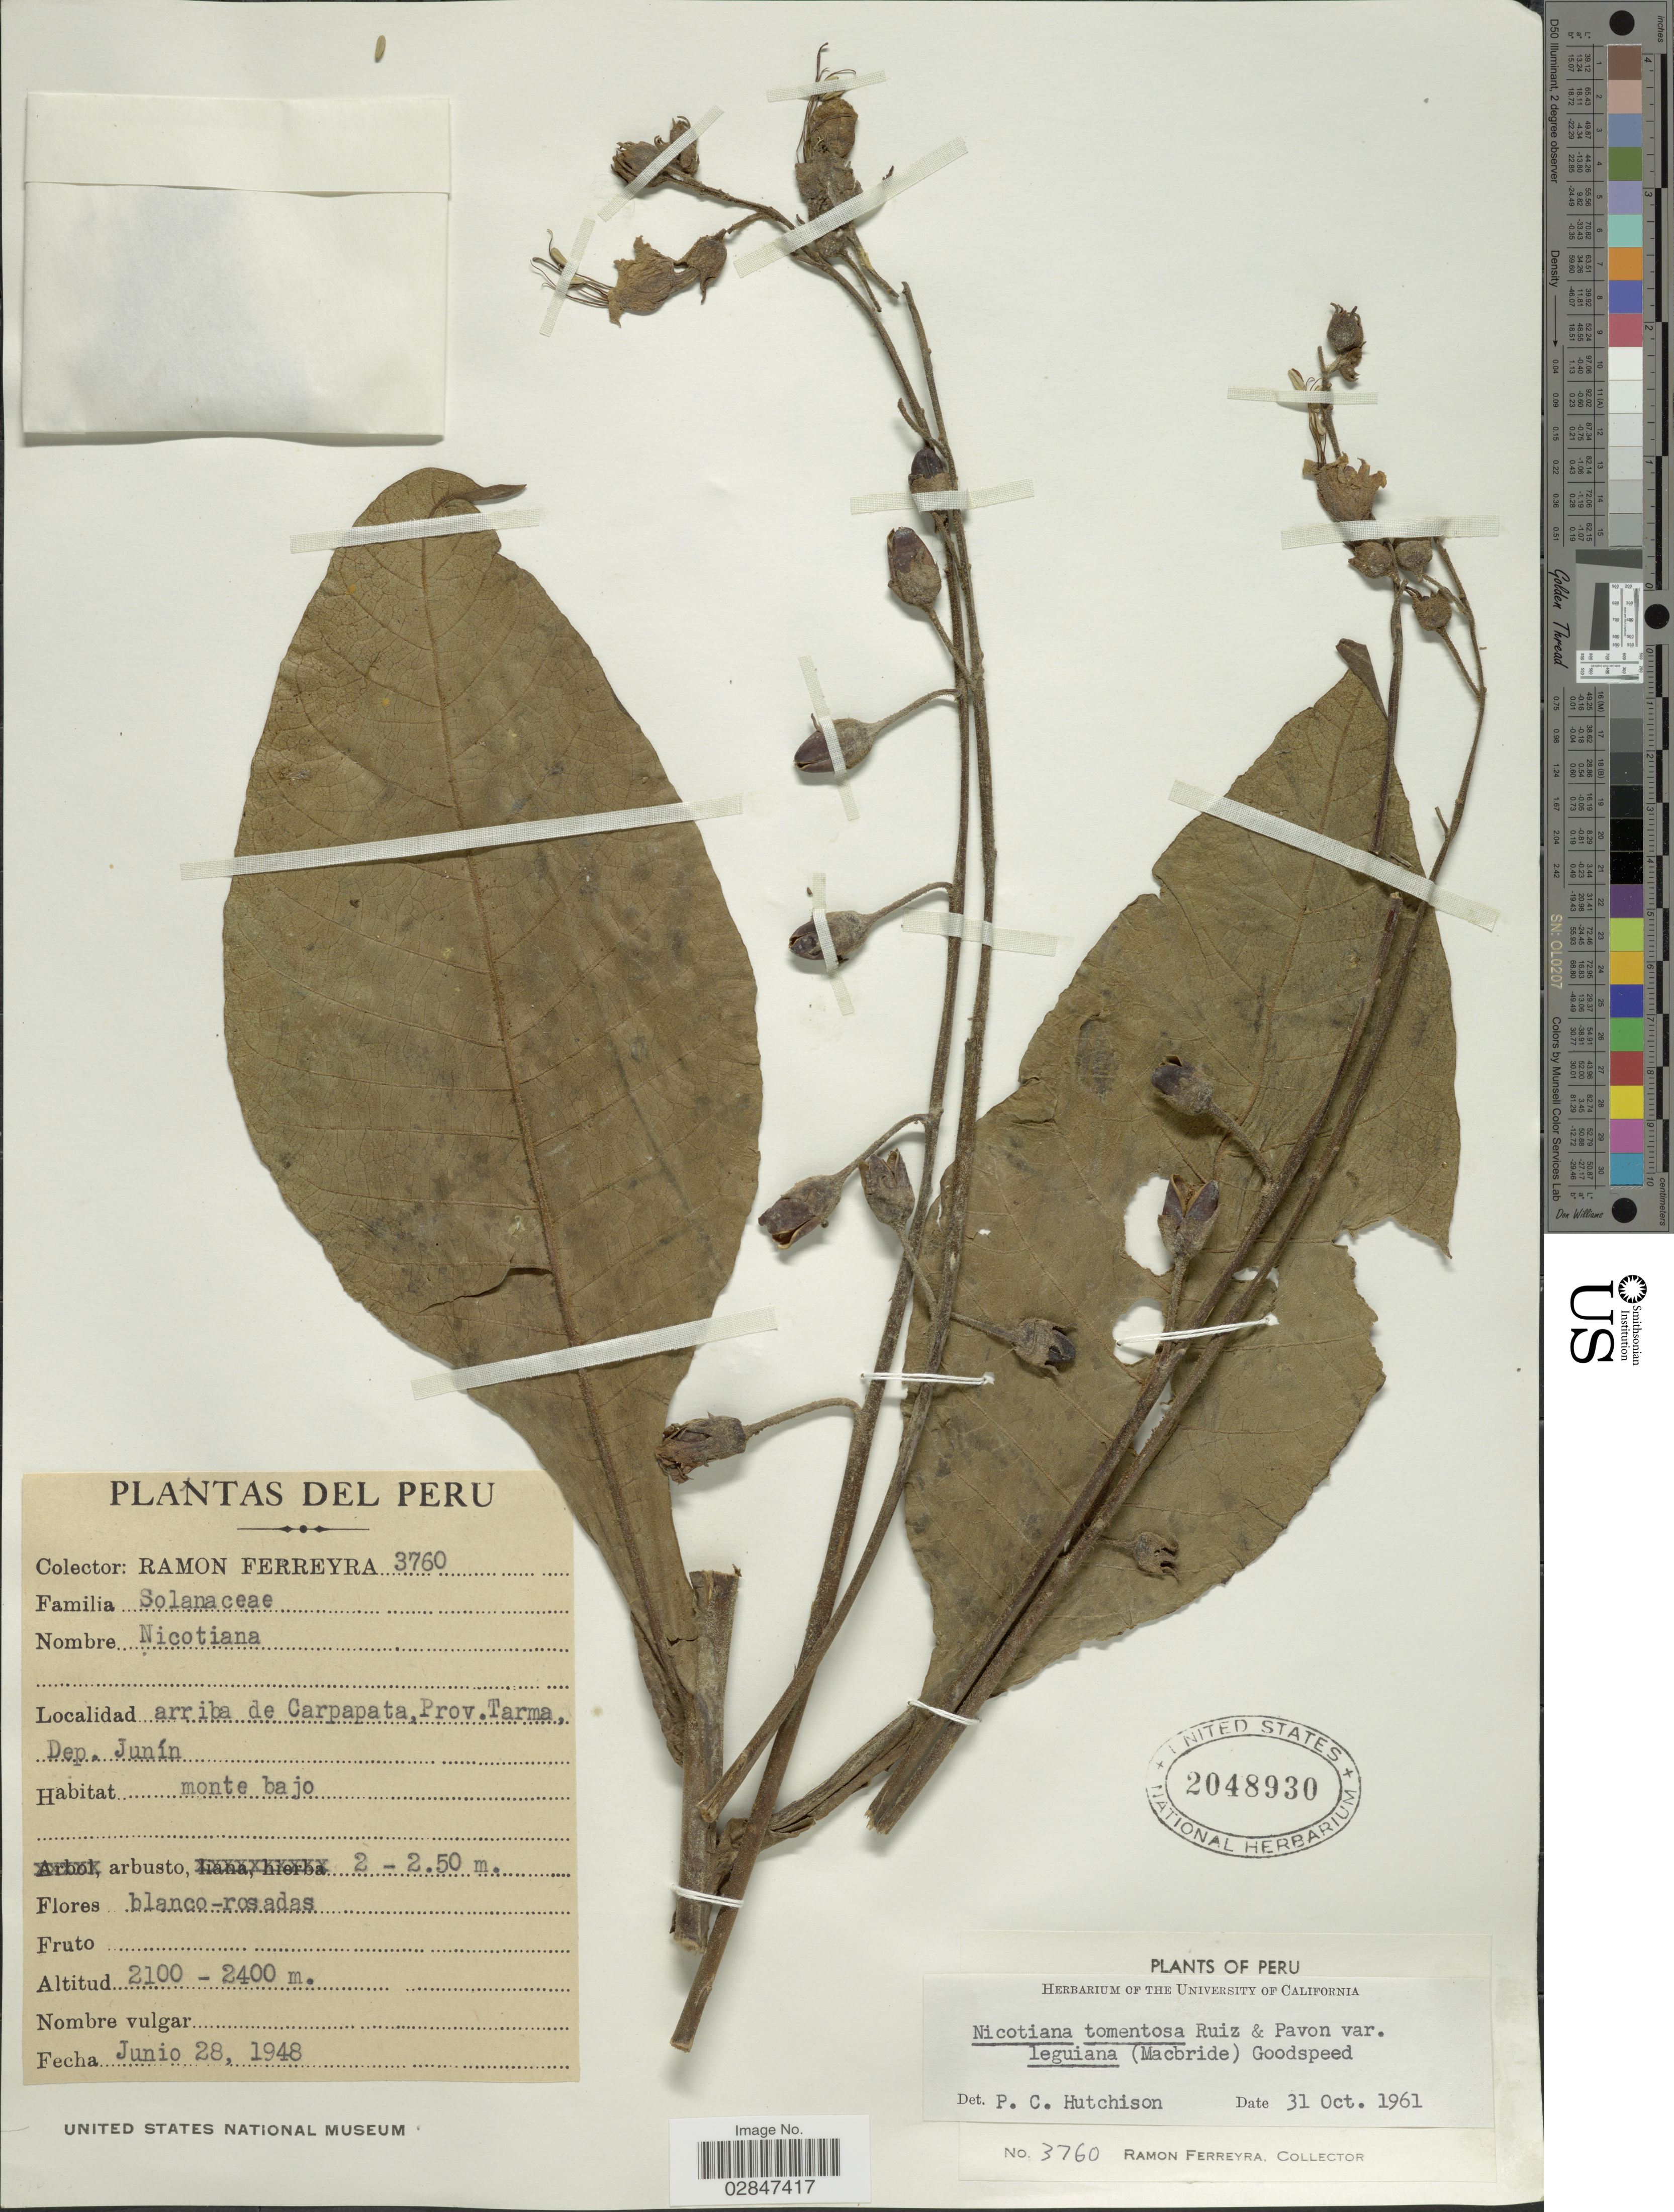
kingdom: Plantae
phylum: Tracheophyta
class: Magnoliopsida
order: Solanales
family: Solanaceae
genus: Nicotiana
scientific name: Nicotiana tomentosa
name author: Ruiz & Pav.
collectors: R. A. Ferreyra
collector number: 3760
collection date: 1948-06-28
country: Peru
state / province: Junín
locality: Arriba de Carpapata, Prov. Tarma, Dep. Junín.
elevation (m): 2100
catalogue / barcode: US 2048930